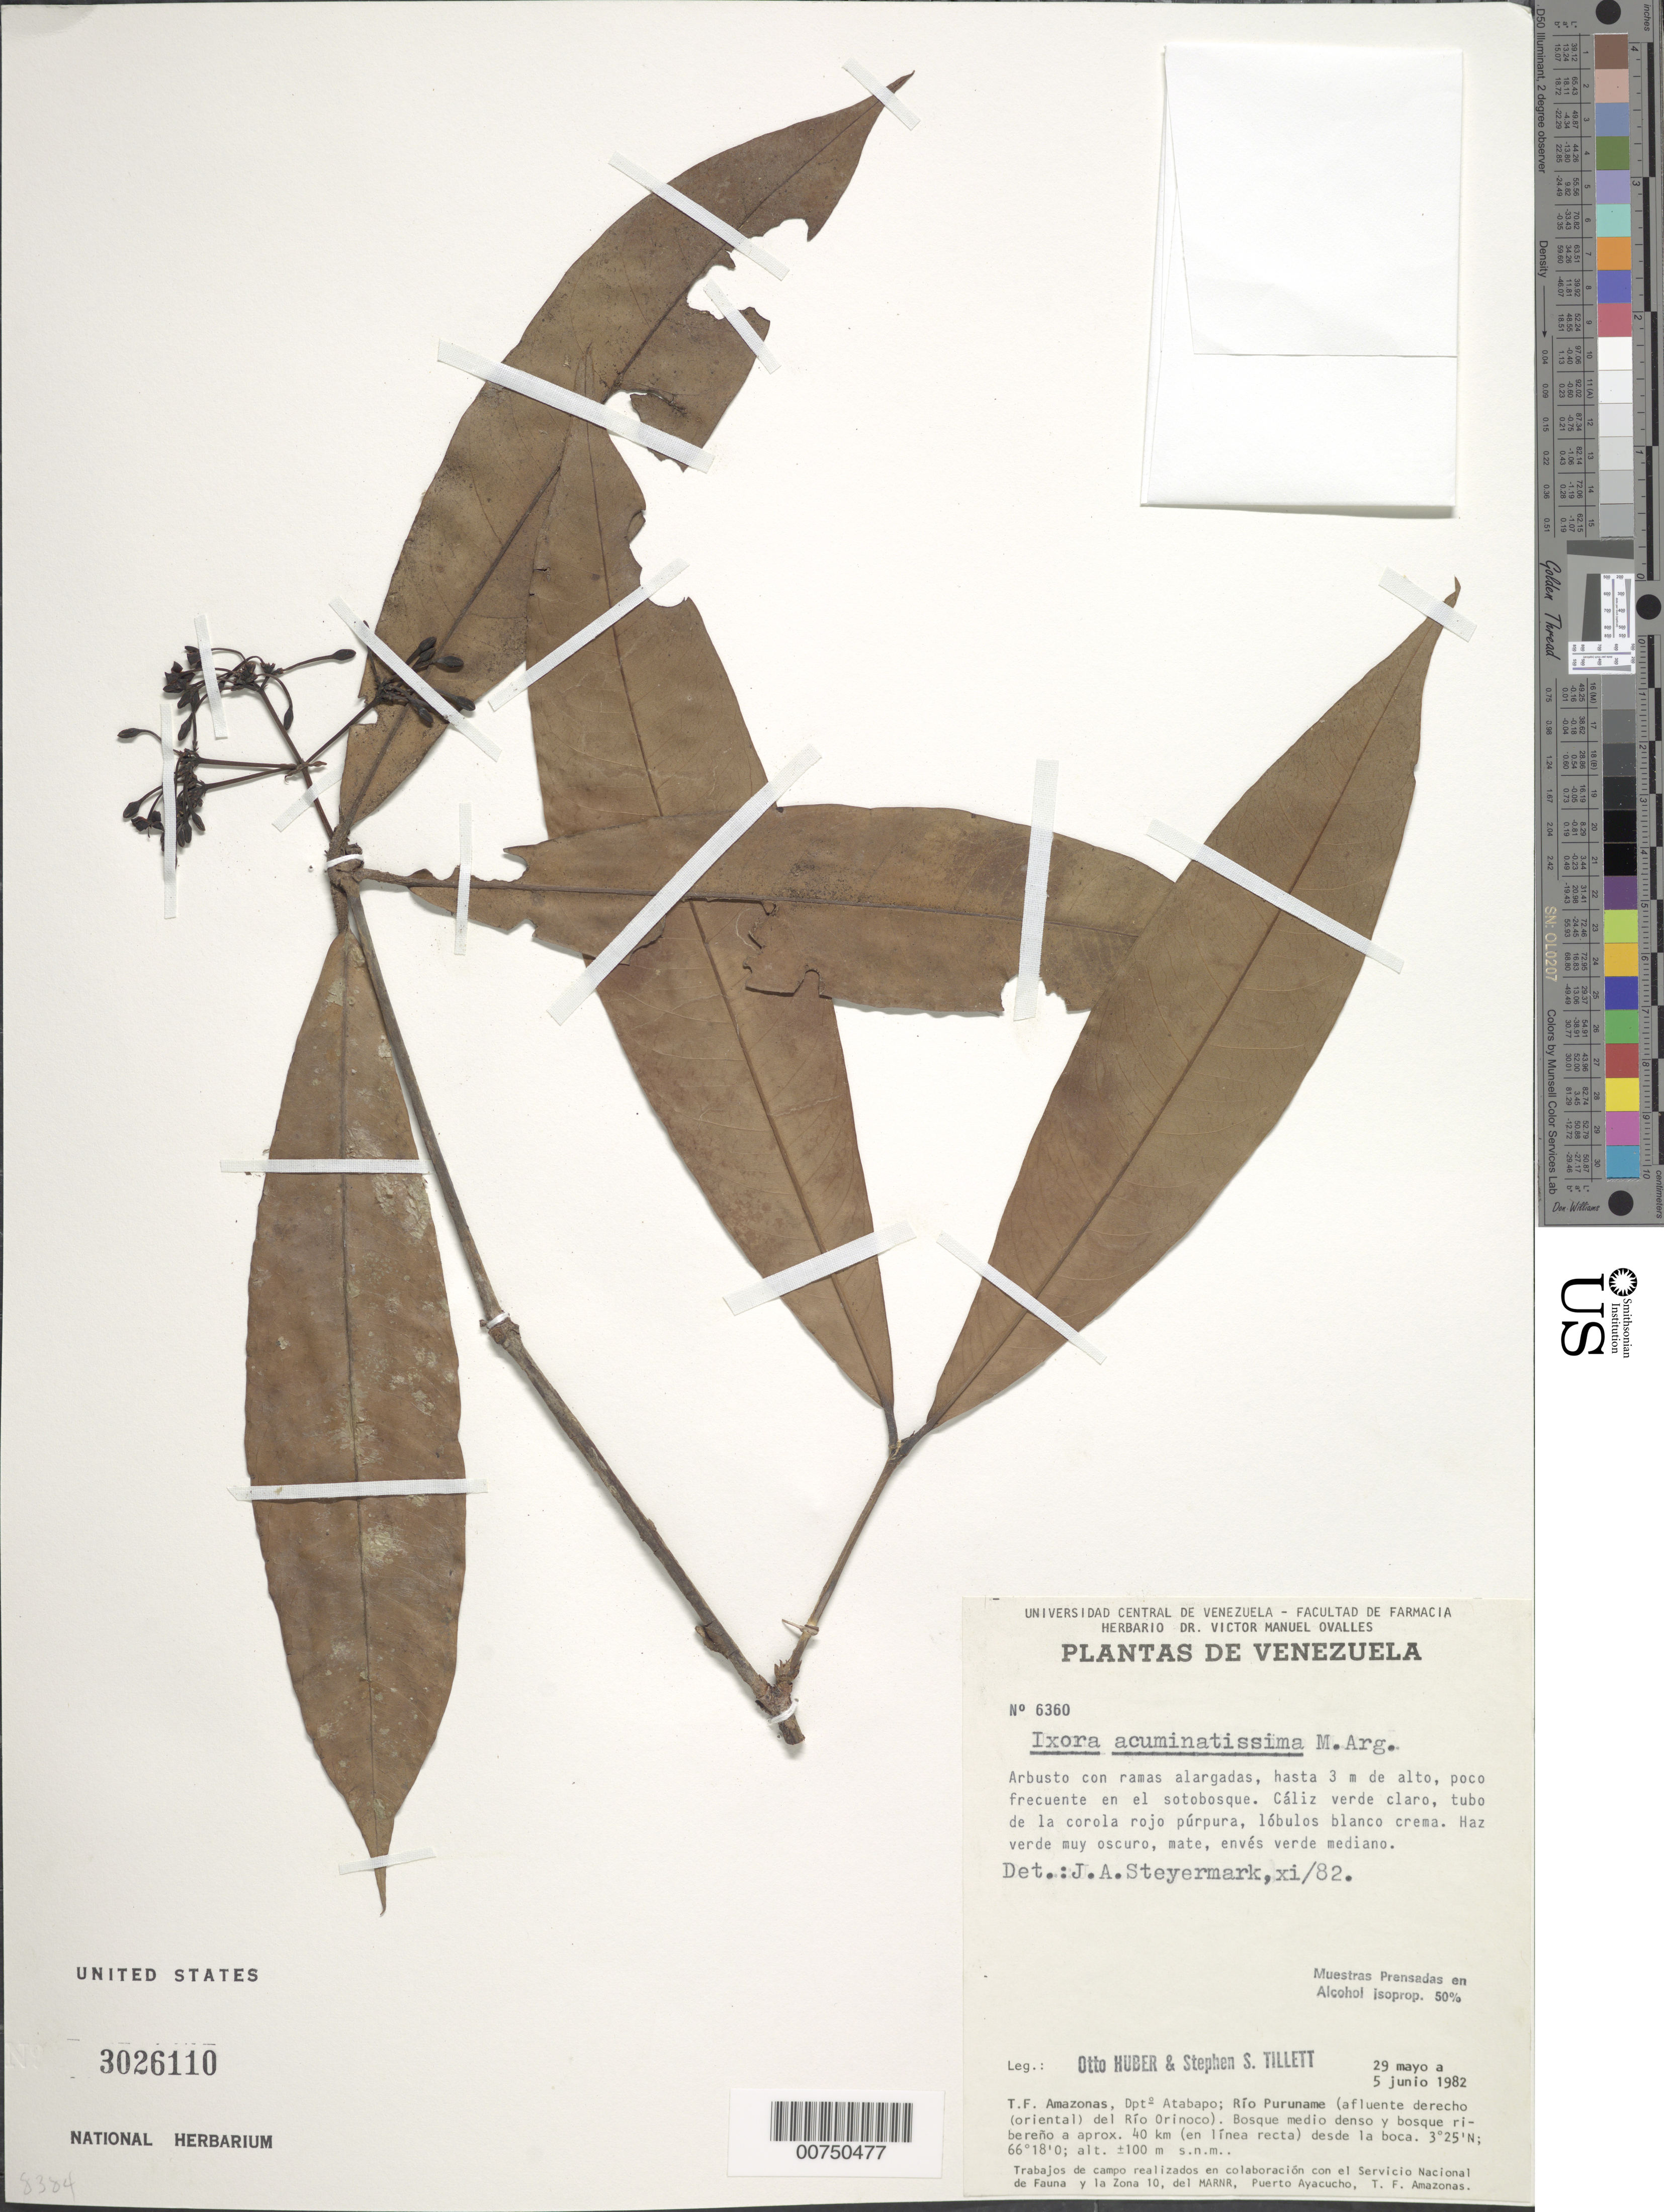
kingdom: Plantae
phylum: Tracheophyta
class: Magnoliopsida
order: Gentianales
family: Rubiaceae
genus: Ixora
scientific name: Ixora acuminatissima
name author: Müll. Arg.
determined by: Steyermark, Julian A., (VEN)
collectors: O. Huber & S. S. Tillett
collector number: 6360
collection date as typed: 29-May-82 to 5-Jun-82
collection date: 1982-05-29/1982-06-05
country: Venezuela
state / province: Amazonas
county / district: Atabapo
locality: Río Puruname, a aprox 40 km desde la boca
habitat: Sotobosque; bosque medio denso y boque ribereno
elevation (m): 100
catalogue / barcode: US 3026110